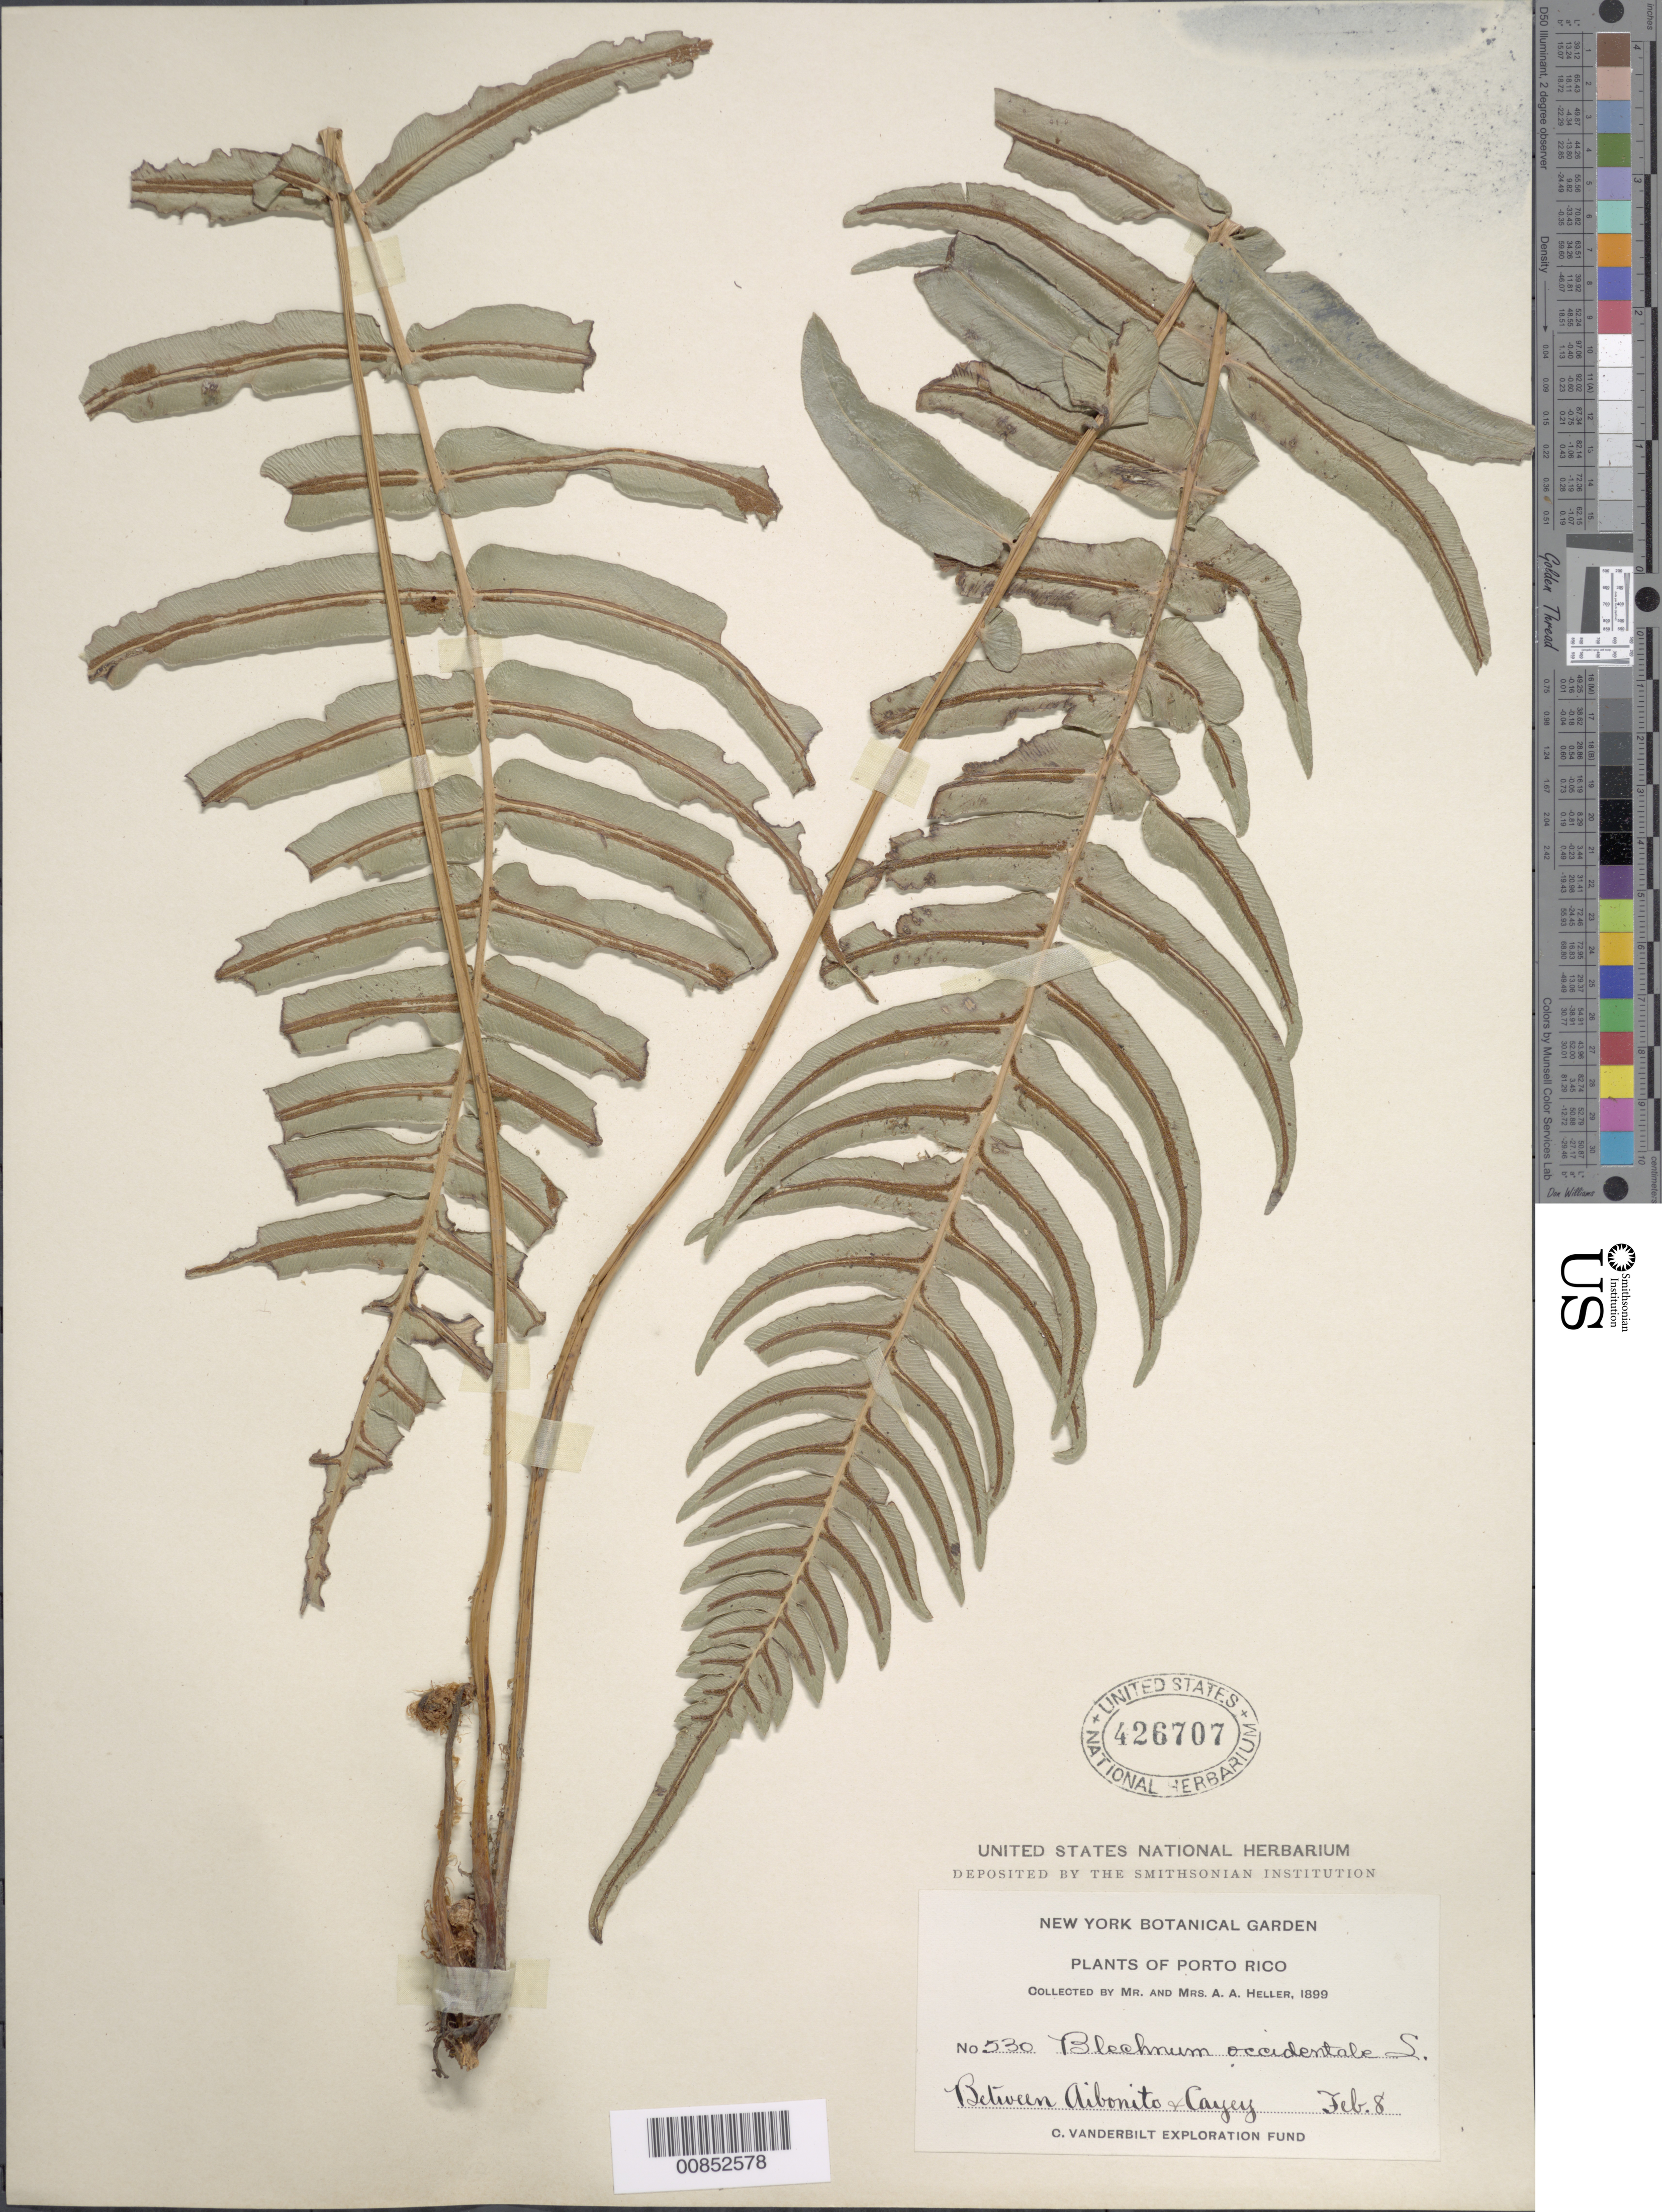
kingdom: Plantae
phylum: Tracheophyta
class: Polypodiopsida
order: Polypodiales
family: Blechnaceae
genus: Blechnum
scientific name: Blechnum occidentale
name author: L.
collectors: A. A. Heller & E. G. Heller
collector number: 530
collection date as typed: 08 Feb 1899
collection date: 1899-02-08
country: Puerto Rico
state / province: Abonito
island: Puerto Rico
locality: Aibonito to Cayey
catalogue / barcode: US 426707